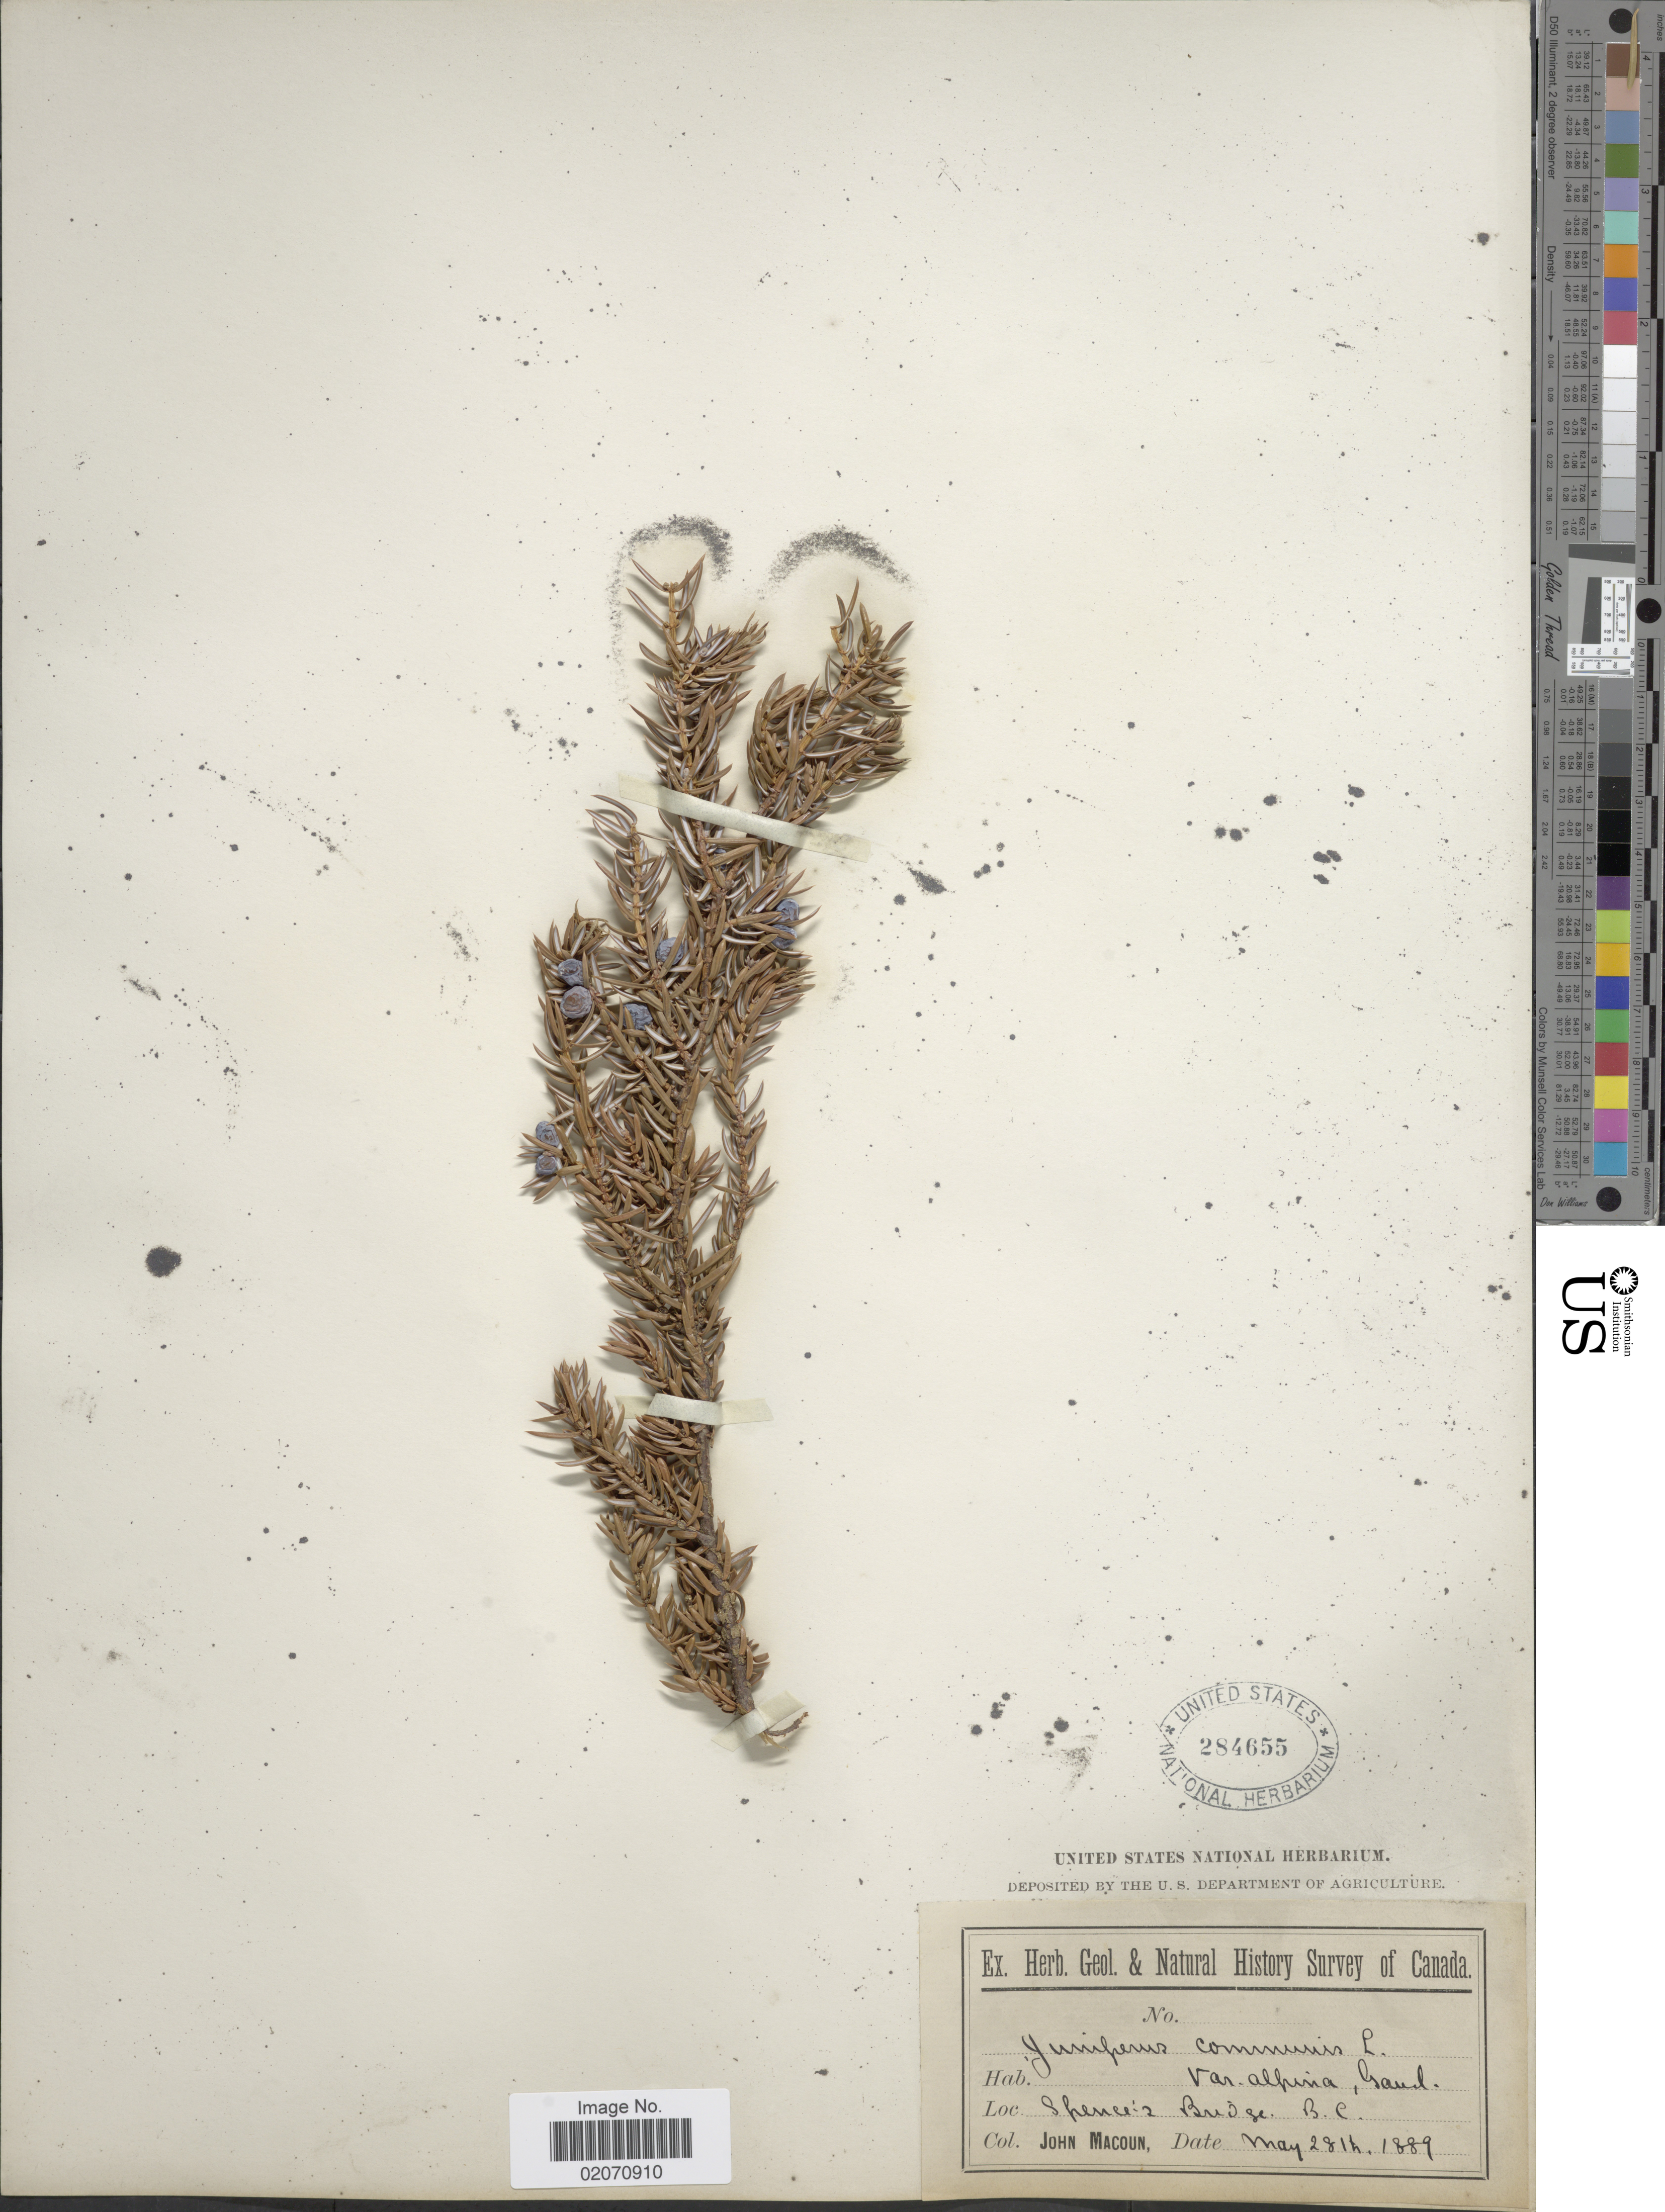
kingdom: Plantae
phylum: Tracheophyta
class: Pinopsida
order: Pinales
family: Cupressaceae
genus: Juniperus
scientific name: Juniperus communis subsp. nana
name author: (Willd.) Syme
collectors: J. Macoun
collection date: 1889-05-28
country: Canada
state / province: British Columbia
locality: Spencers Bridge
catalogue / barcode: US 284655